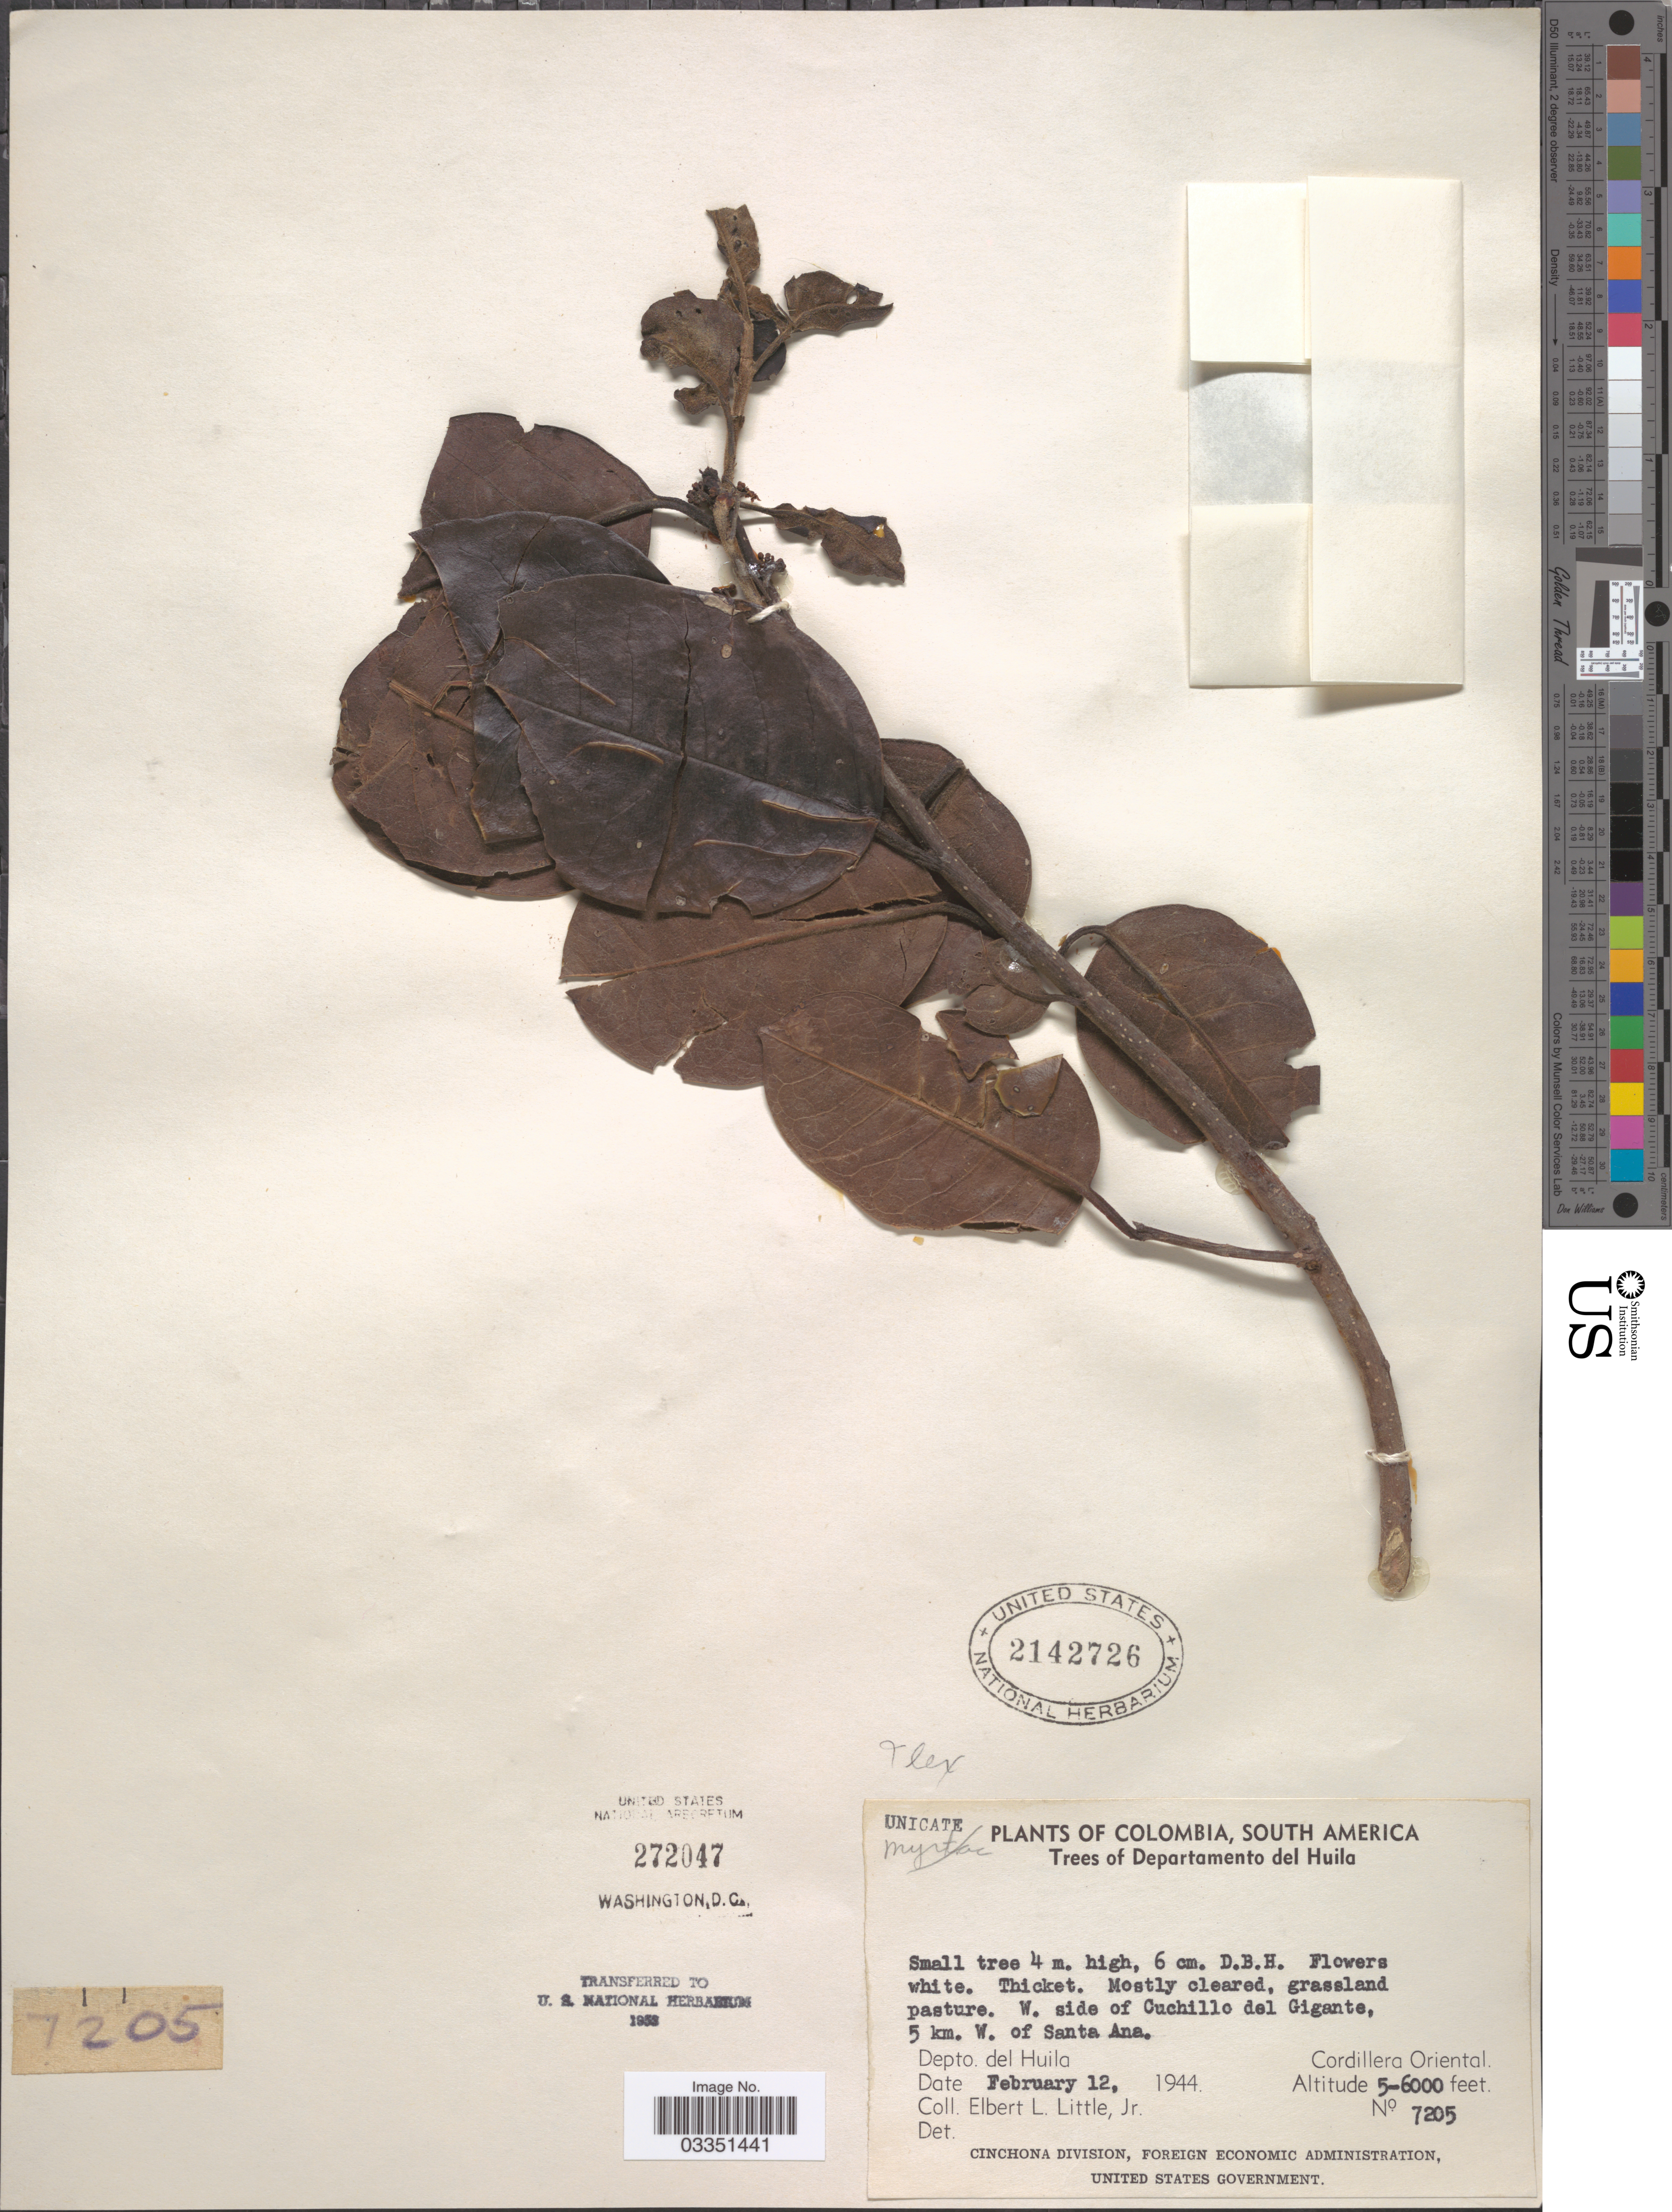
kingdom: Plantae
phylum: Tracheophyta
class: Magnoliopsida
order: Aquifoliales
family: Aquifoliaceae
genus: Ilex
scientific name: Ilex sp.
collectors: E. L. Little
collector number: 7205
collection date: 1944-02-12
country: Colombia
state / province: Huila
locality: Departamento del Huila. W. side of Cuchillo del Gigante, 5 km. W. of Santa Ana. Cordillera Oriental.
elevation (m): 1524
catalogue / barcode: US 2142726